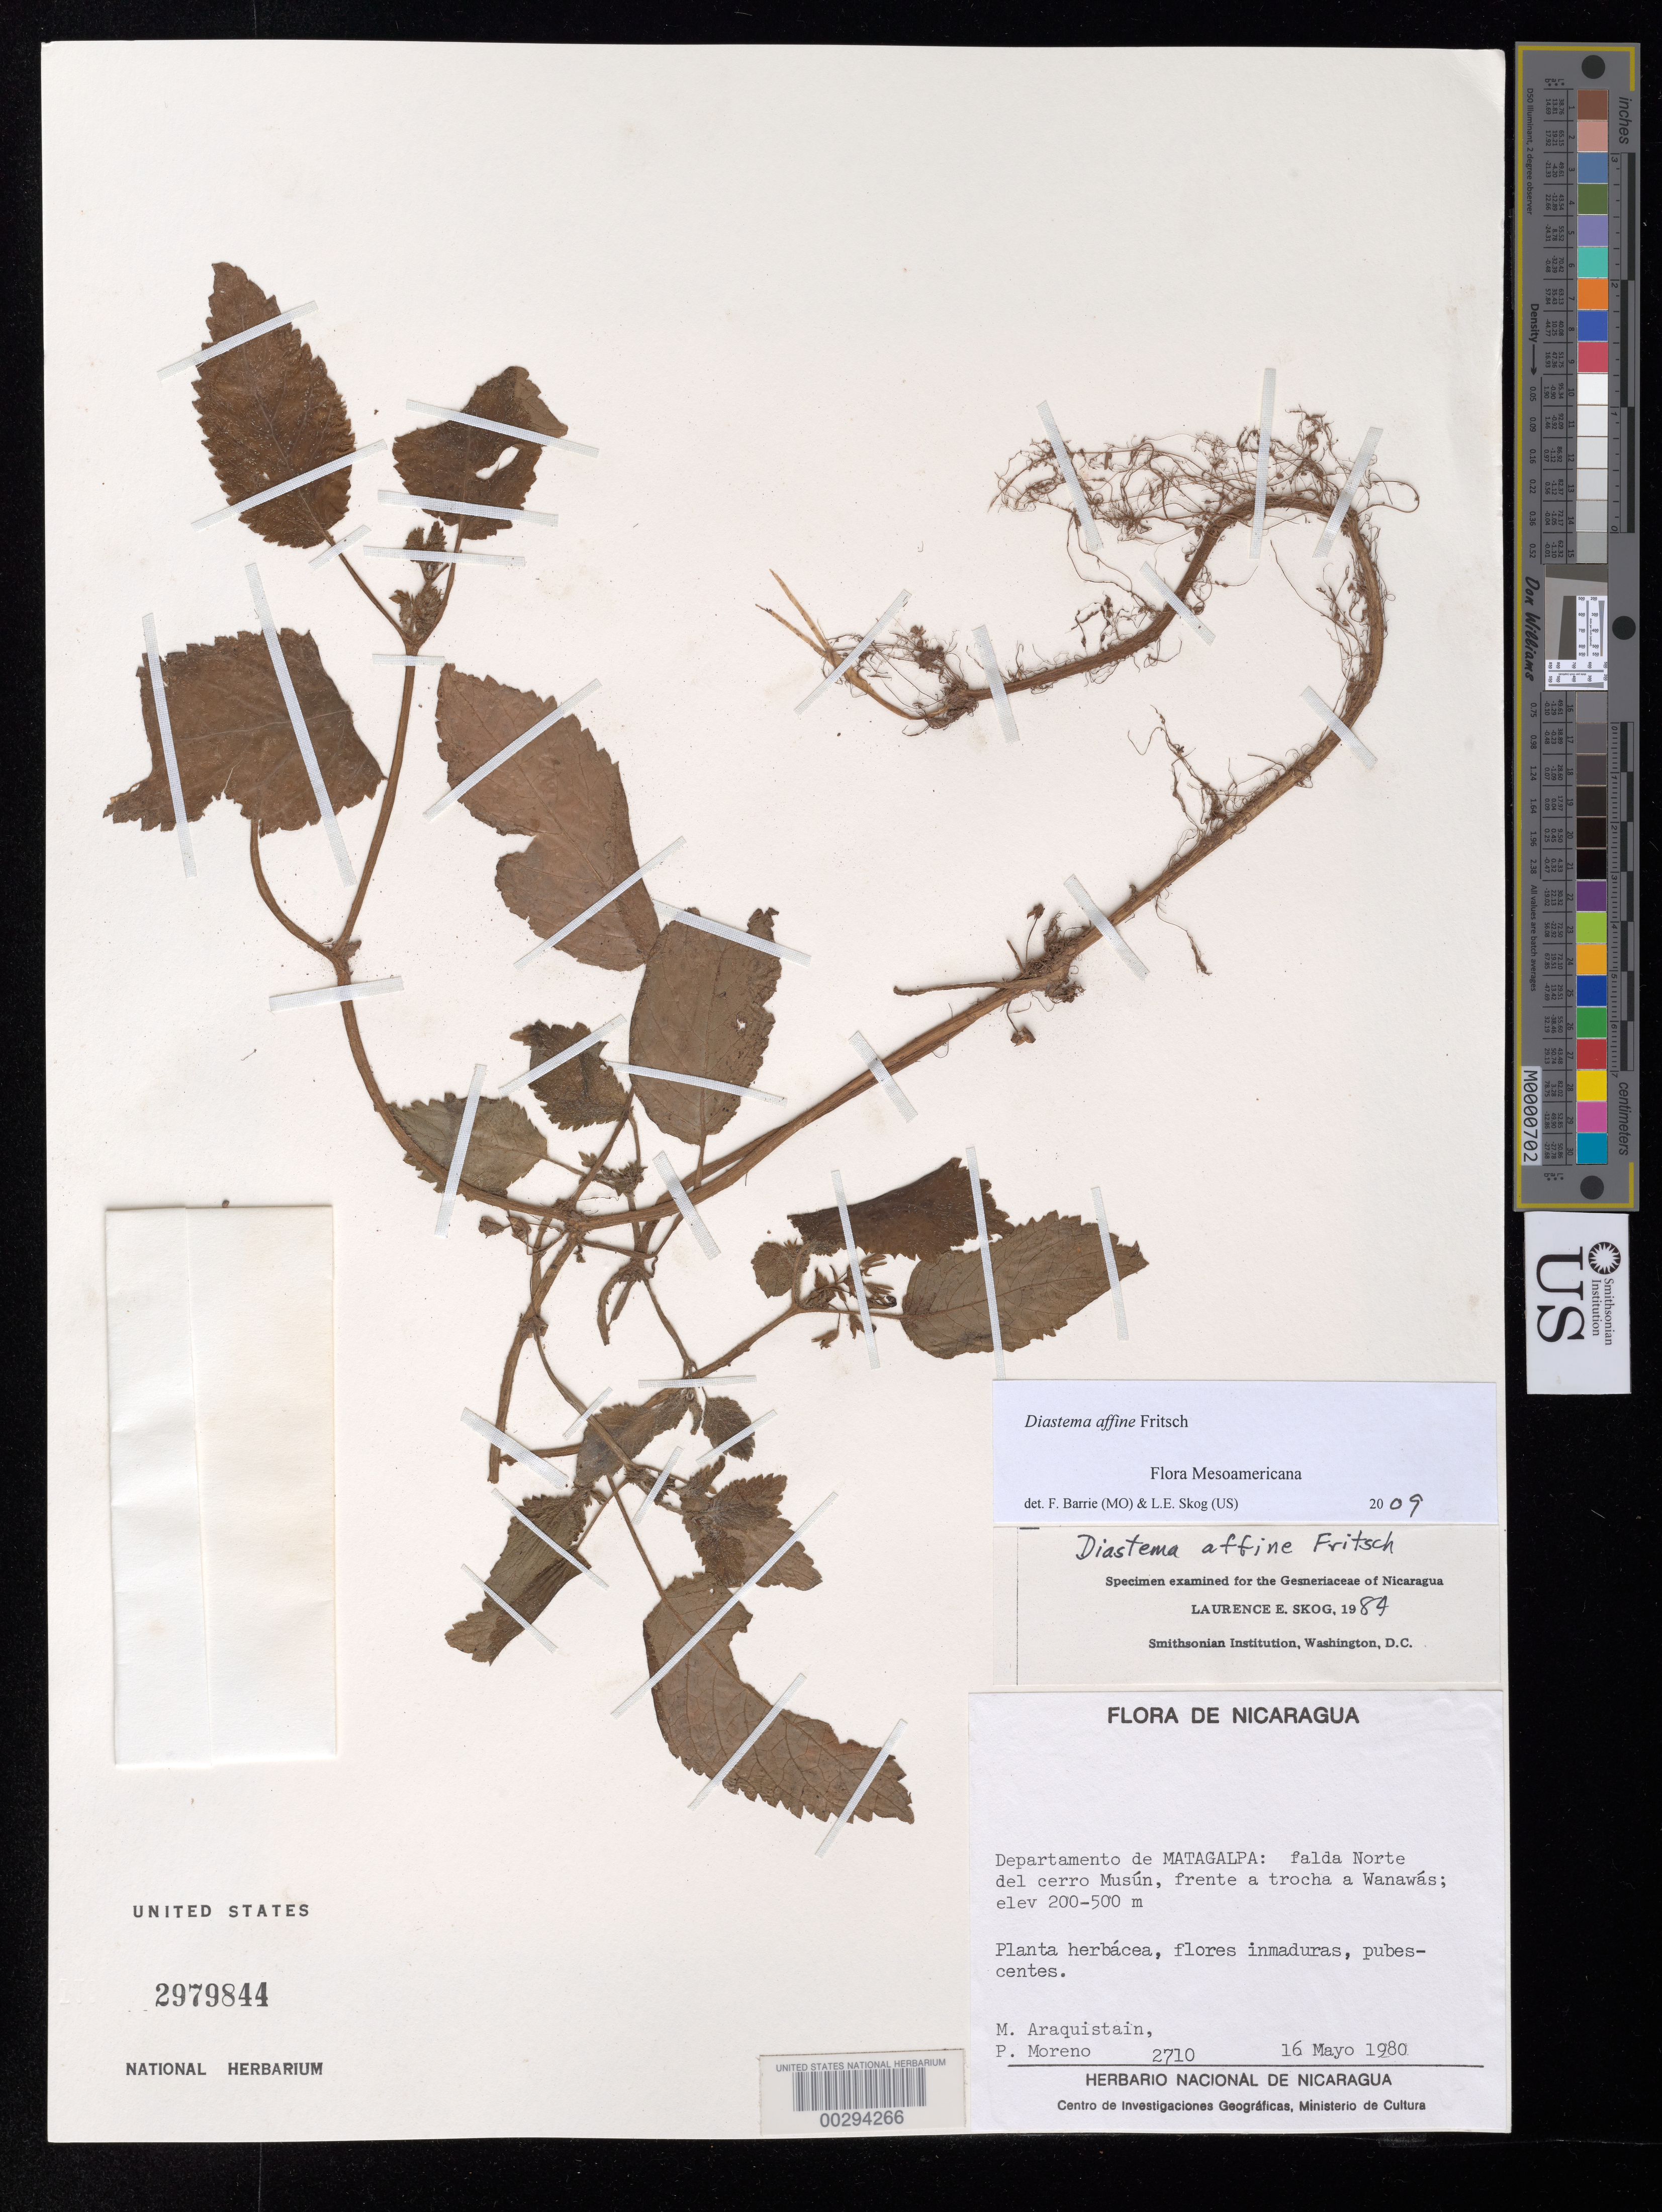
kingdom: Plantae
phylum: Tracheophyta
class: Magnoliopsida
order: Lamiales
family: Gesneriaceae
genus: Diastema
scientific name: Diastema affine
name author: Fritsch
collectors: M. Araquistain & P. Moreno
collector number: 2710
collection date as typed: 16 May 1980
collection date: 1980-05-16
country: Nicaragua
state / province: Matagalpa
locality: Falda Norte del Cerro Musun, opposite trail to Wanawas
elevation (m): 200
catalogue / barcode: US 2979844